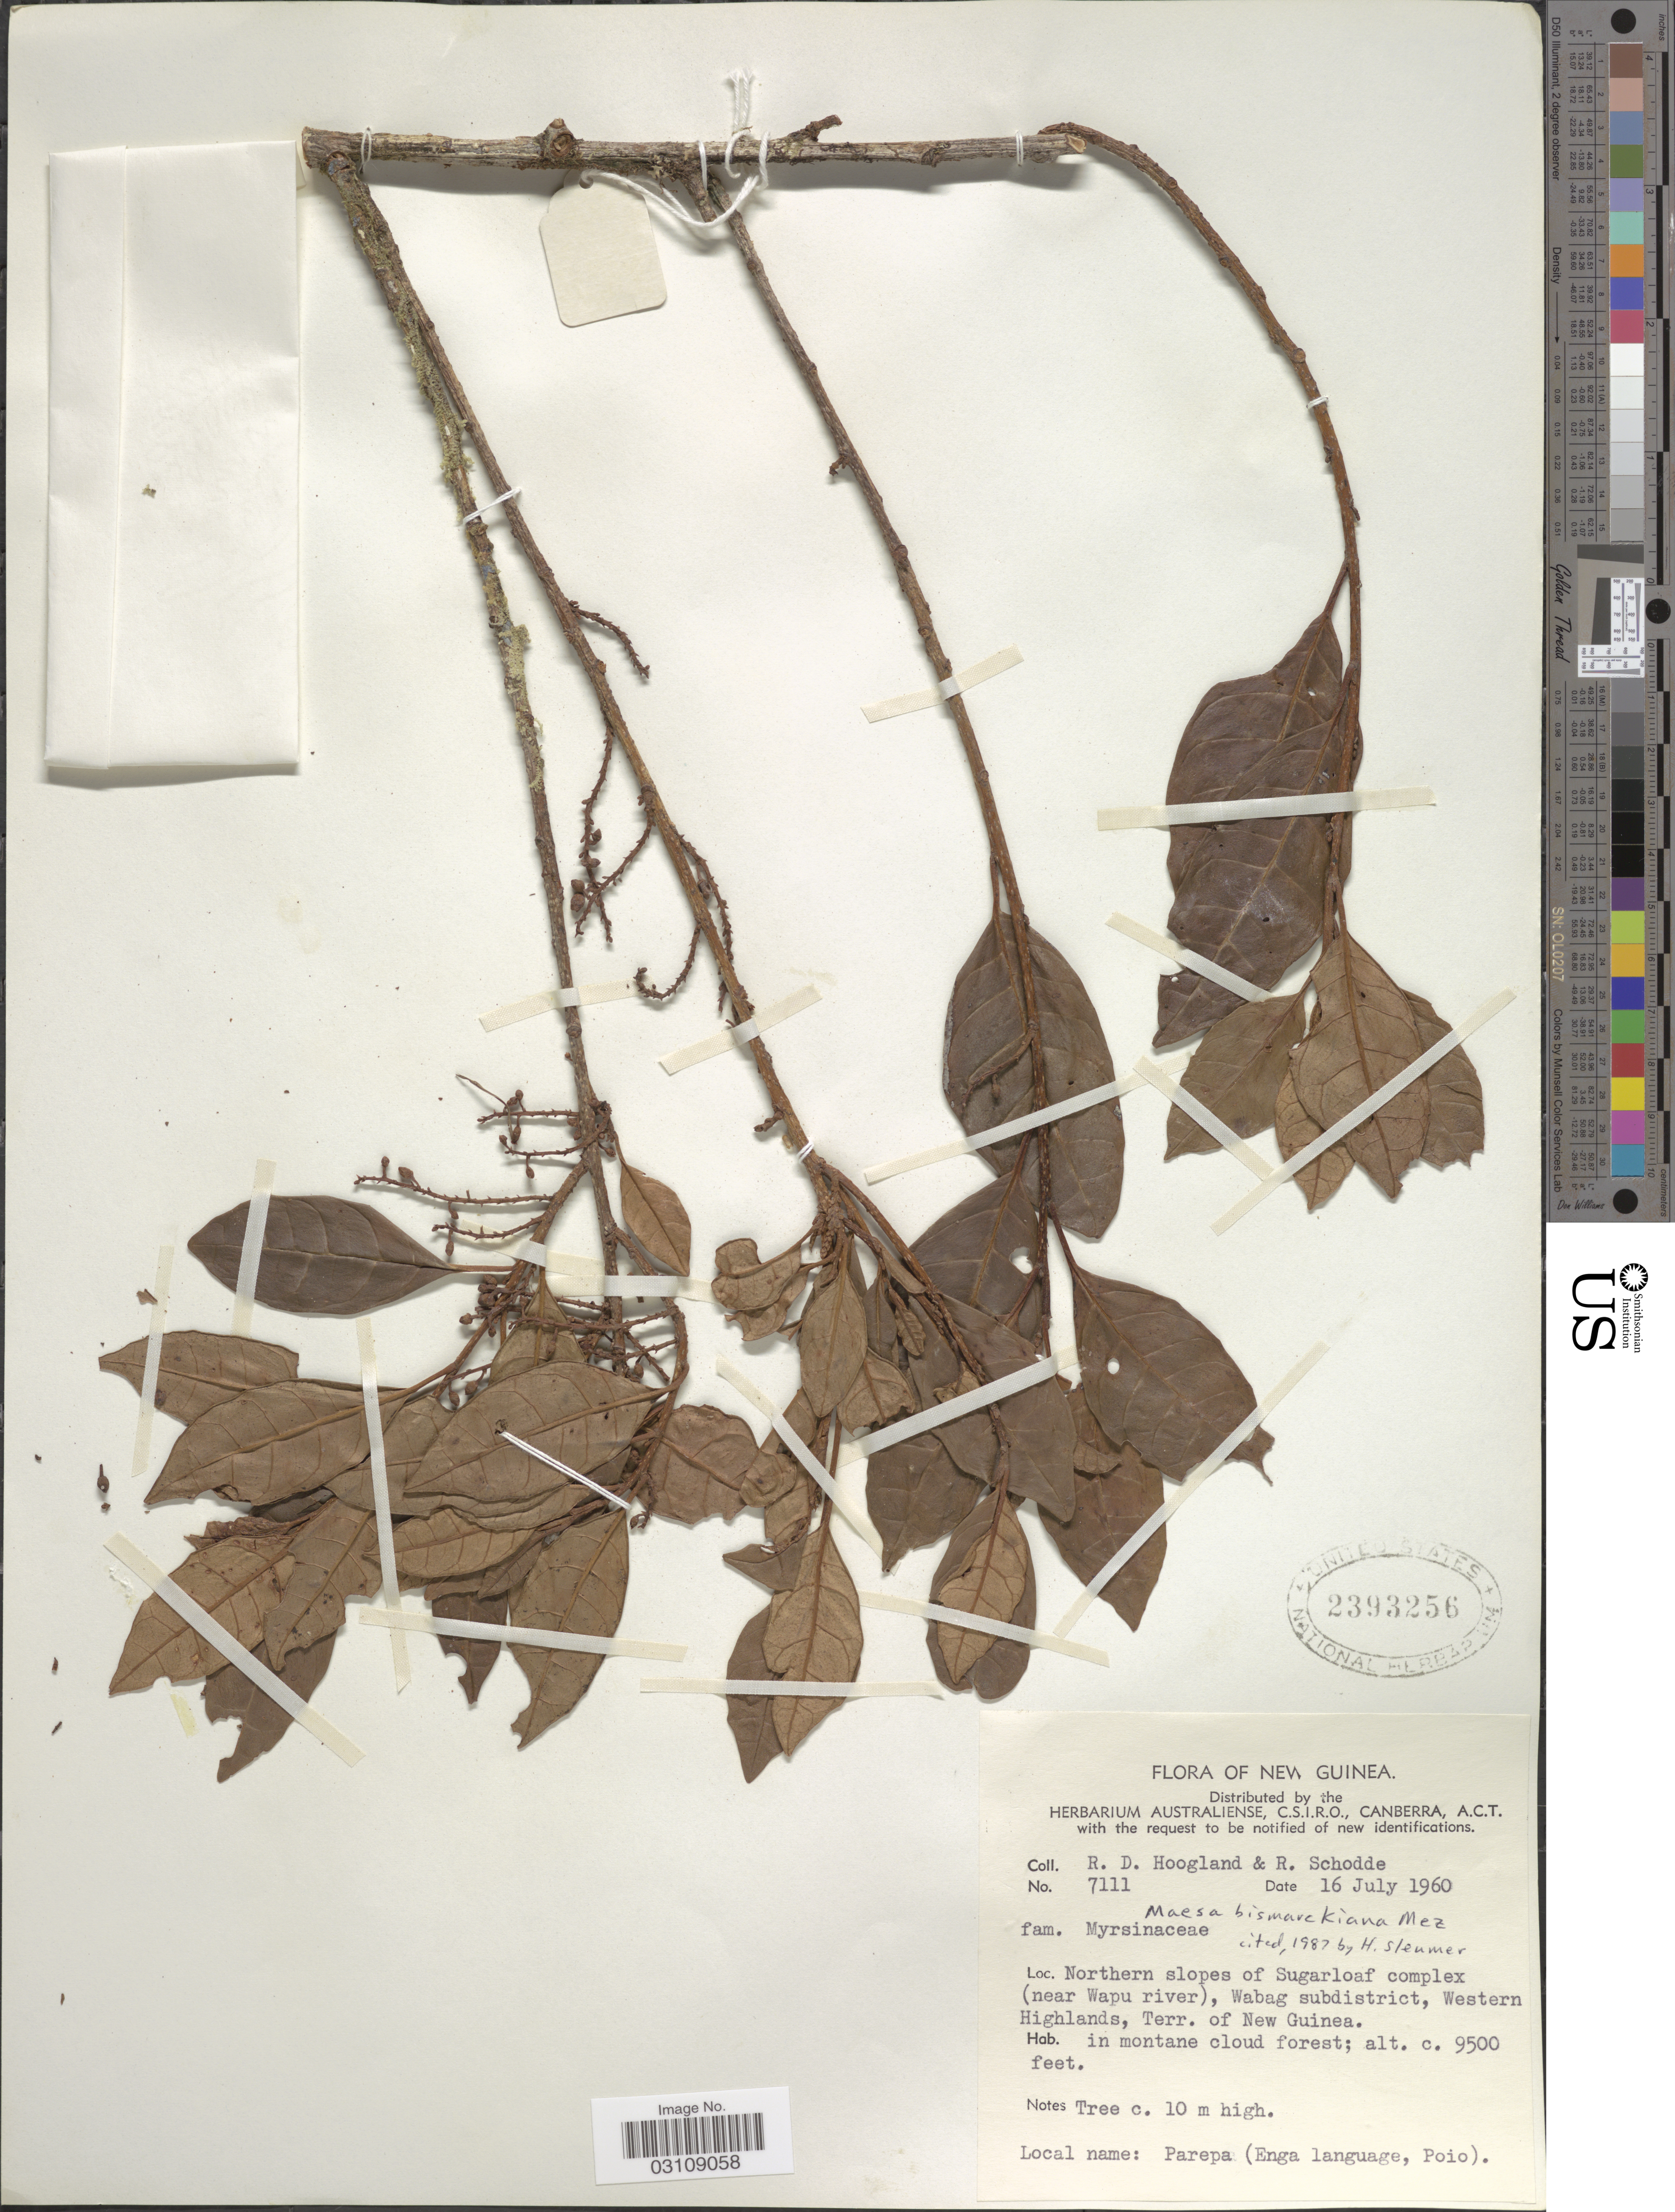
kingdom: Plantae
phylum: Tracheophyta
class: Magnoliopsida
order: Ericales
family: Primulaceae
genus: Maesa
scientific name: Maesa bismarckiana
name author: Mez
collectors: R. D. Hoogland & R. Schodde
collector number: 7111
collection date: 1960-07-16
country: Papua New Guinea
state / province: Western Highlands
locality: New Guinea, Northern slopes of Sugarloaf complex (near Wapu river), Wabag subdistrict, Terr. of New Guinea.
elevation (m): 2896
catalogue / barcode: US 2393256